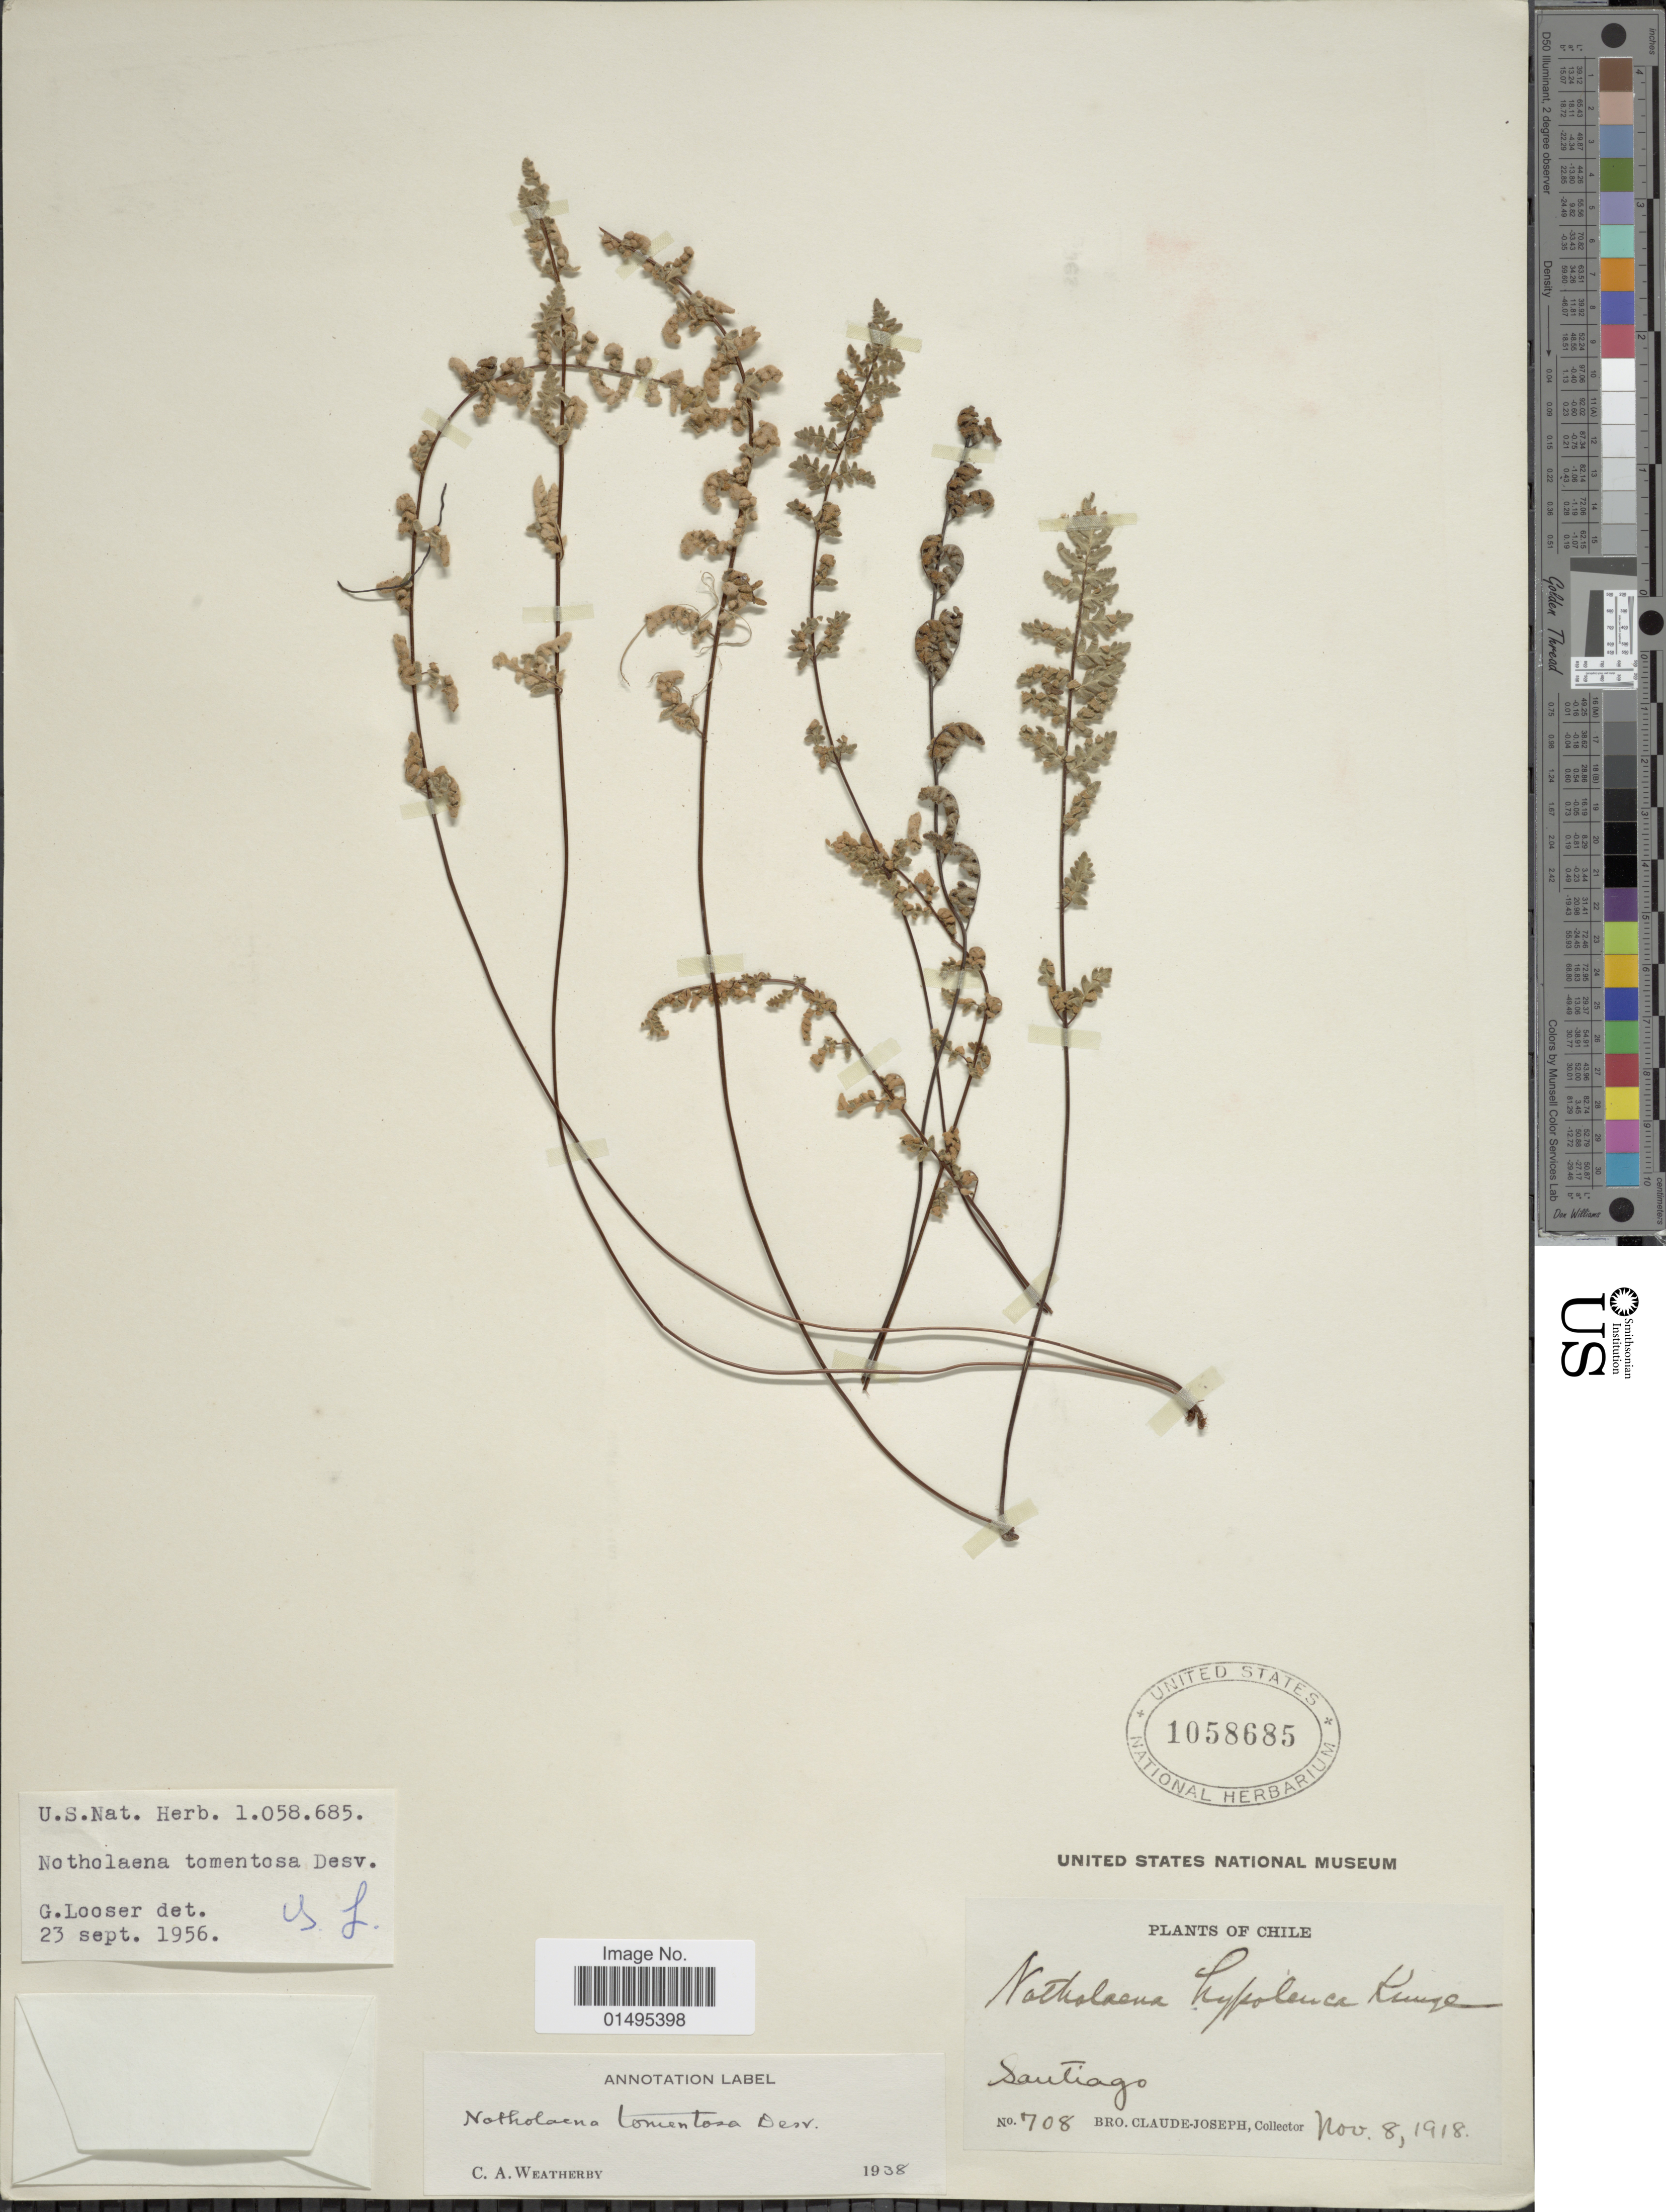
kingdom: Plantae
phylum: Tracheophyta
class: Polypodiopsida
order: Polypodiales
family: Pteridaceae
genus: Myriopteris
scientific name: Myriopteris tomentosa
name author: (Link) Fée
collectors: Bro. Claude-Joseph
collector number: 708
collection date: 1918-11-08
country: Chile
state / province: Región Metropolitana (RM)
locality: Chile, Santiago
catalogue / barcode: US 1058685